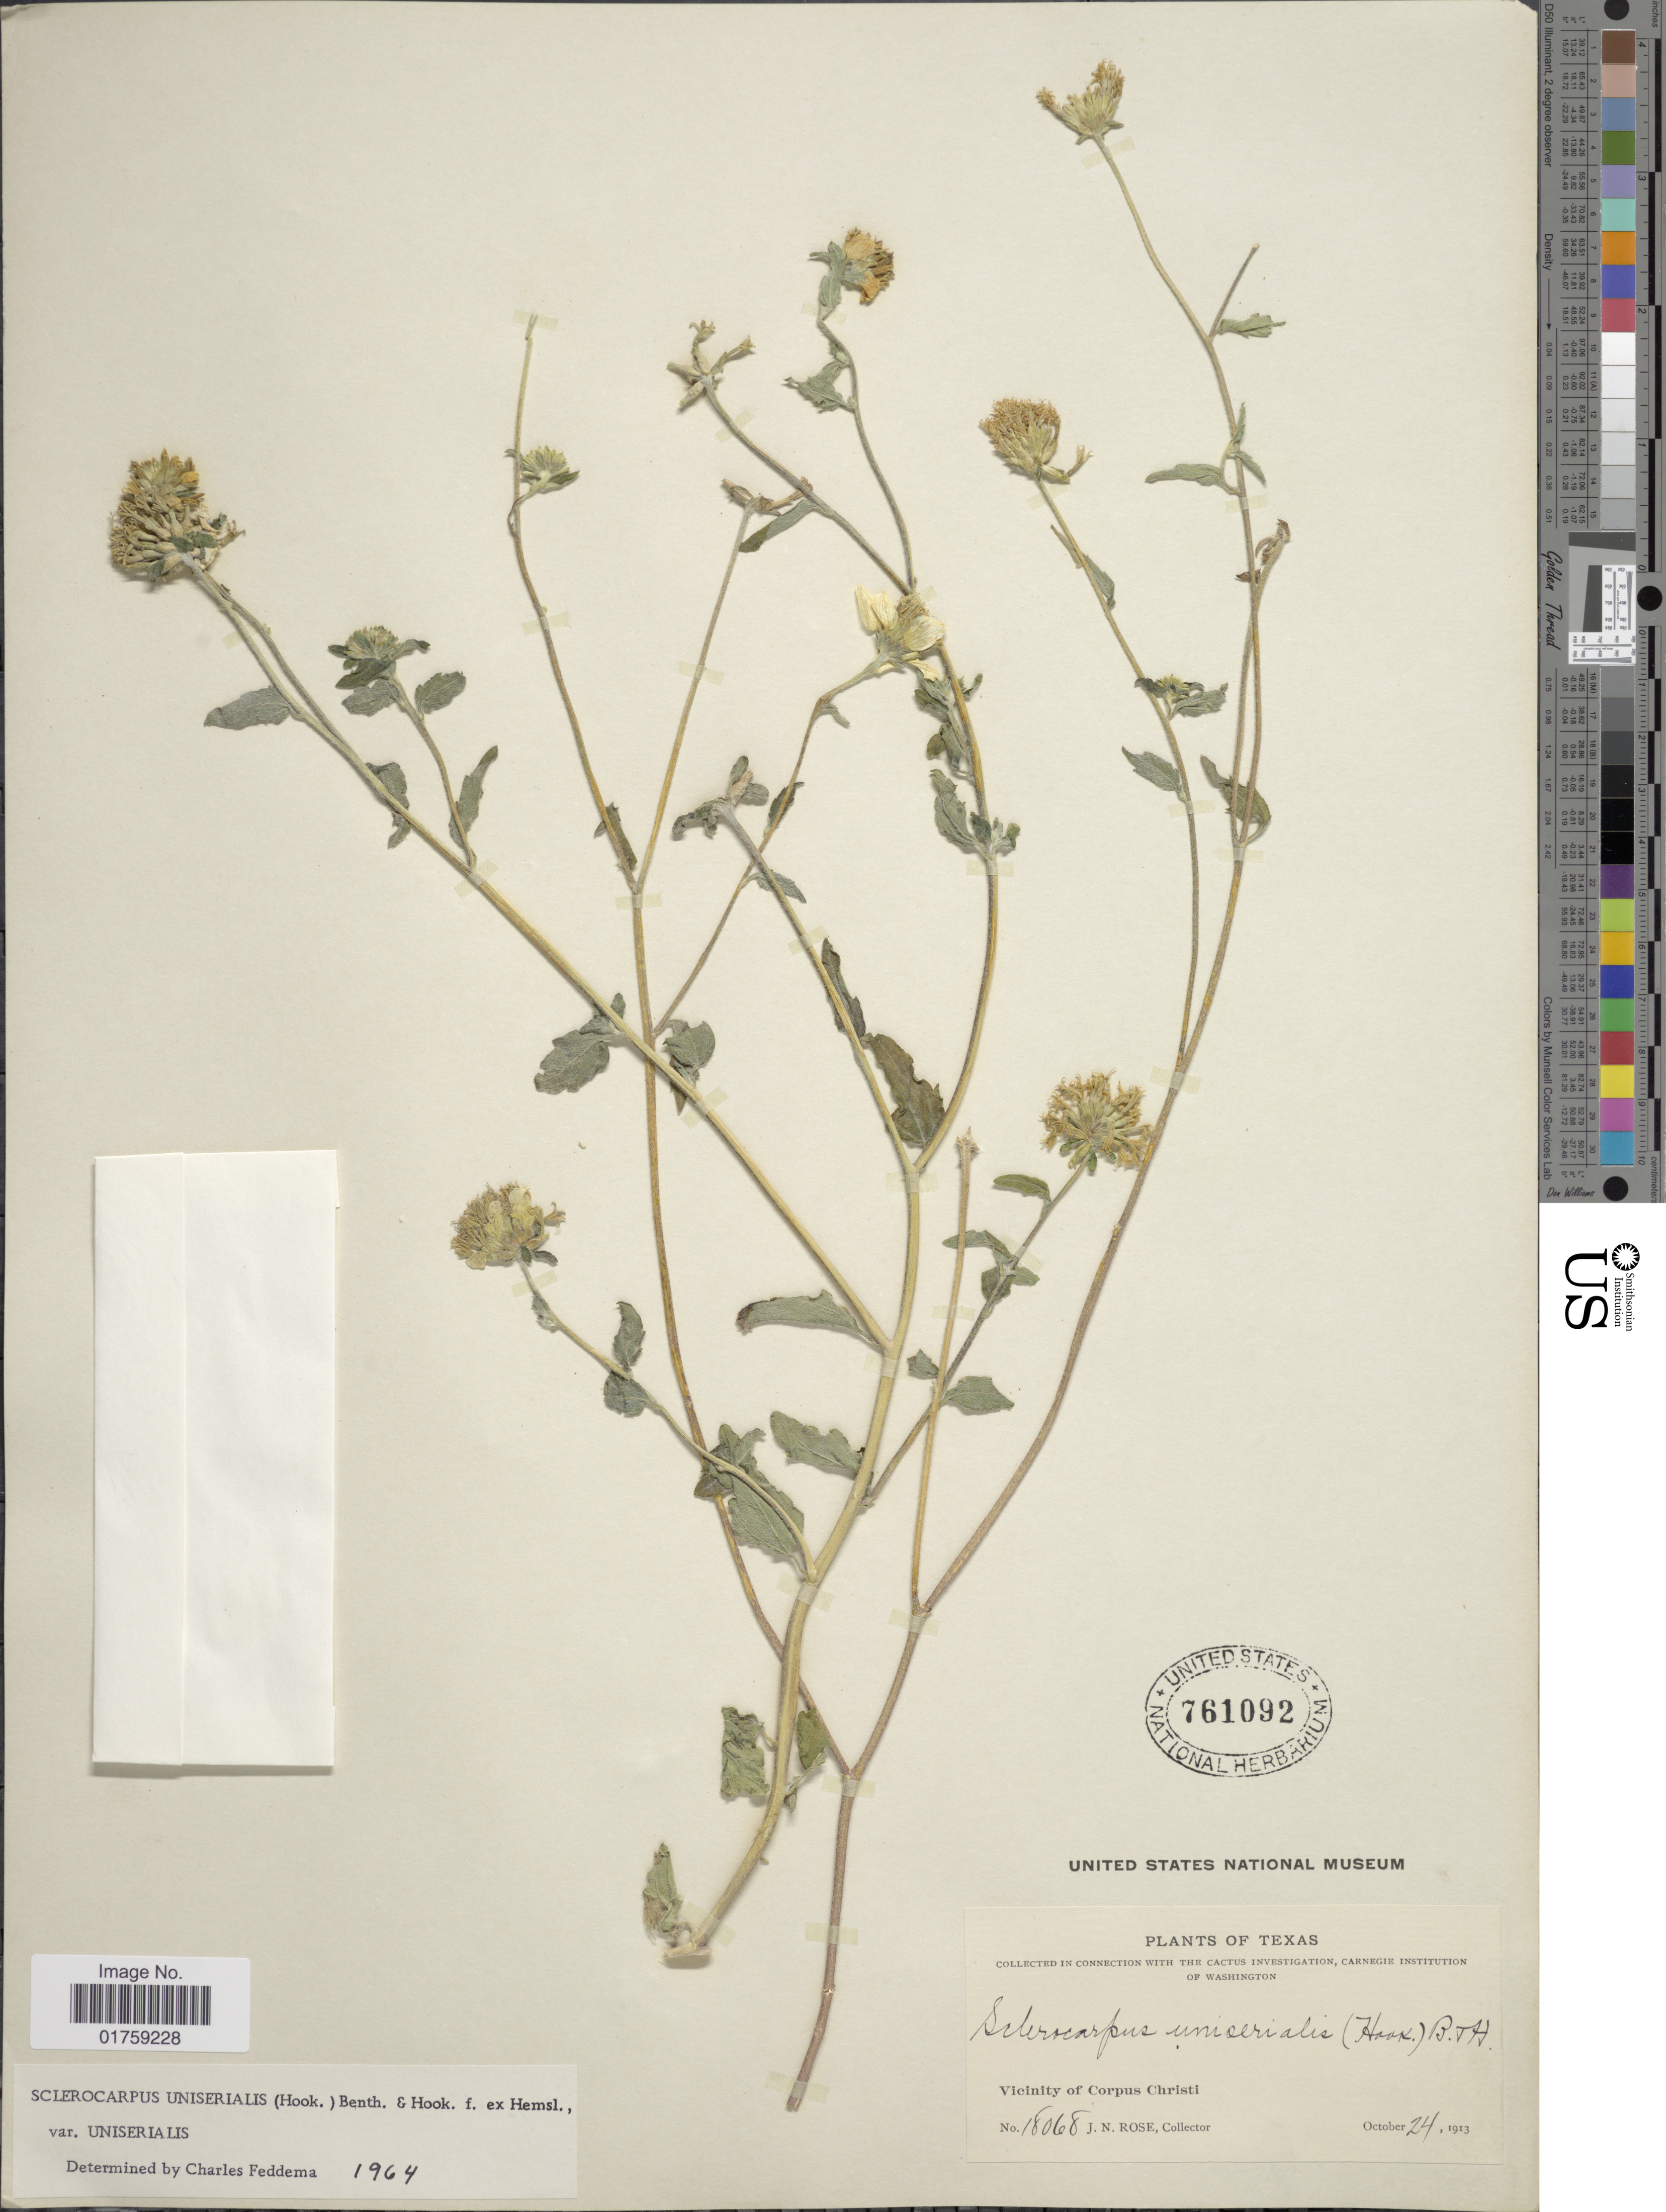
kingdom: Plantae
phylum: Tracheophyta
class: Magnoliopsida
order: Asterales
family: Asteraceae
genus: Sclerocarpus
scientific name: Sclerocarpus uniserialis var. uniserialis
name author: (Hook.) Benth. & Hook. f. ex Hemsl.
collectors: J. N. Rose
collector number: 18068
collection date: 1913-10-24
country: United States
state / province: Texas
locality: Texas. Vicinitu of Corpus Christi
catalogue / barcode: US 761092